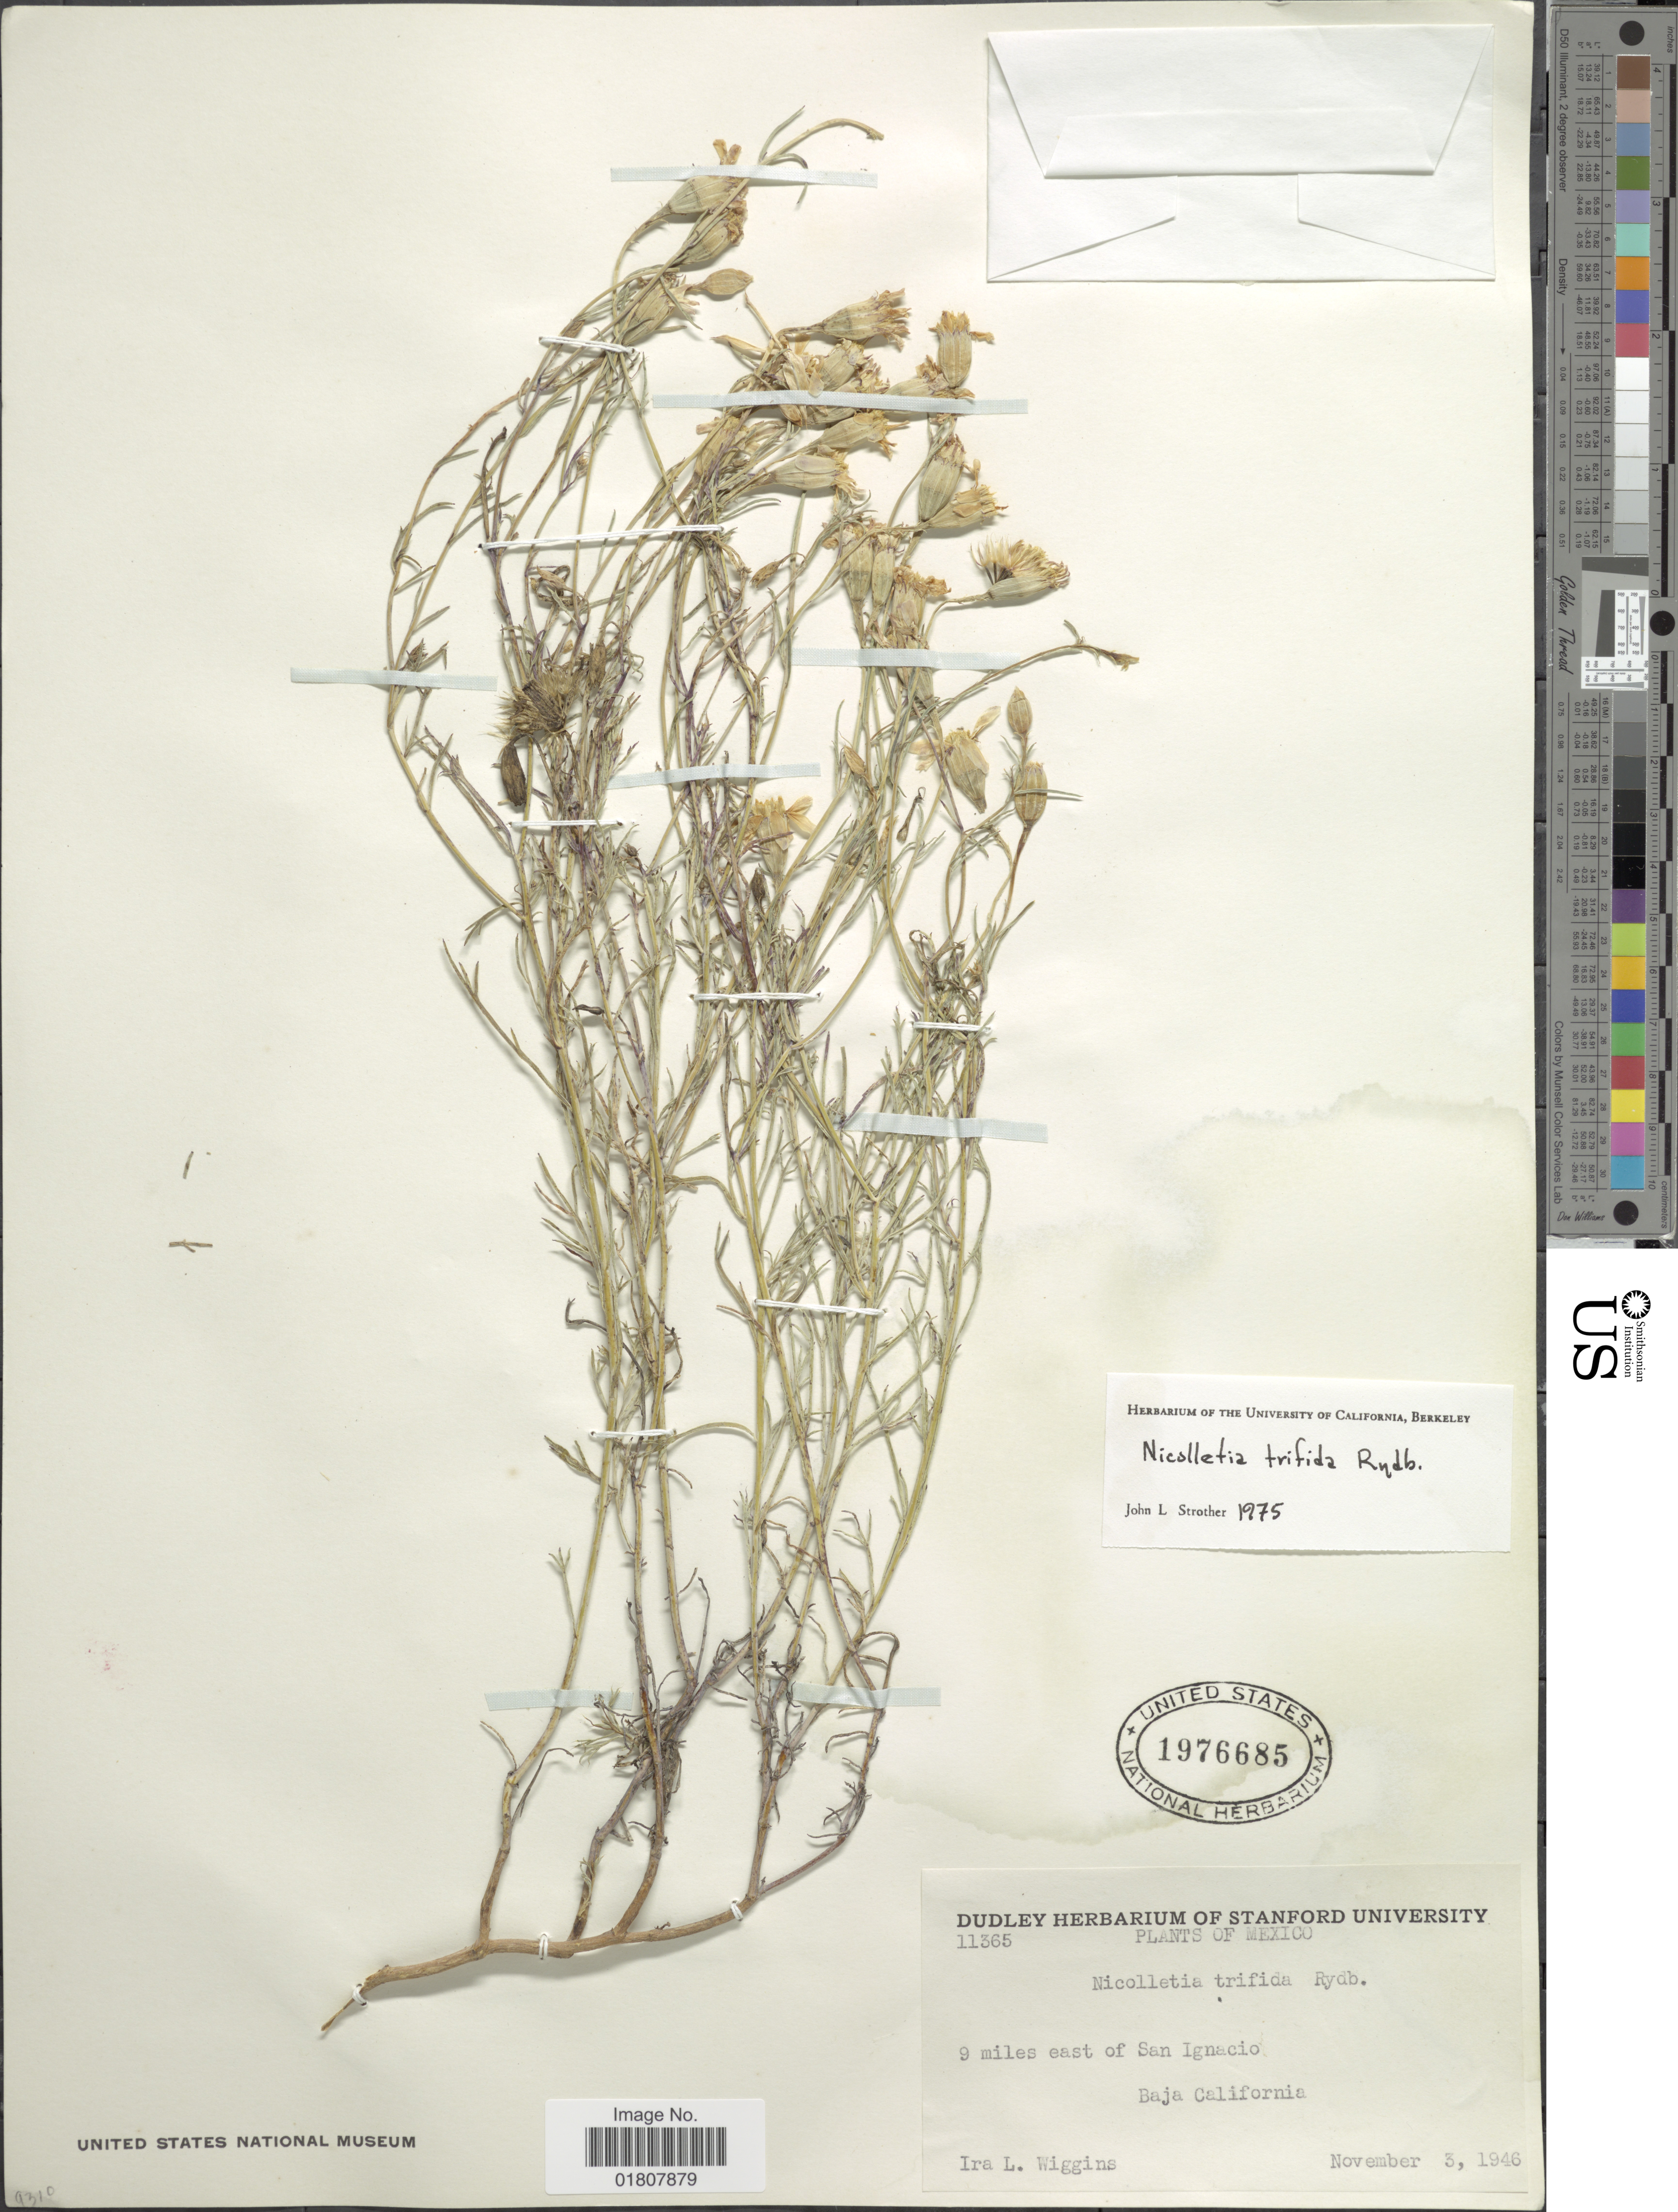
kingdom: Plantae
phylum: Tracheophyta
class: Magnoliopsida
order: Asterales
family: Asteraceae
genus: Nicolletia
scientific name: Nicolletia trifida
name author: Rydb.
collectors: I. L. Wiggins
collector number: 11365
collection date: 1946-11-03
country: Mexico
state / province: Baja California Sur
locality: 9 miles east of San Ignacio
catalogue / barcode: US 1976685